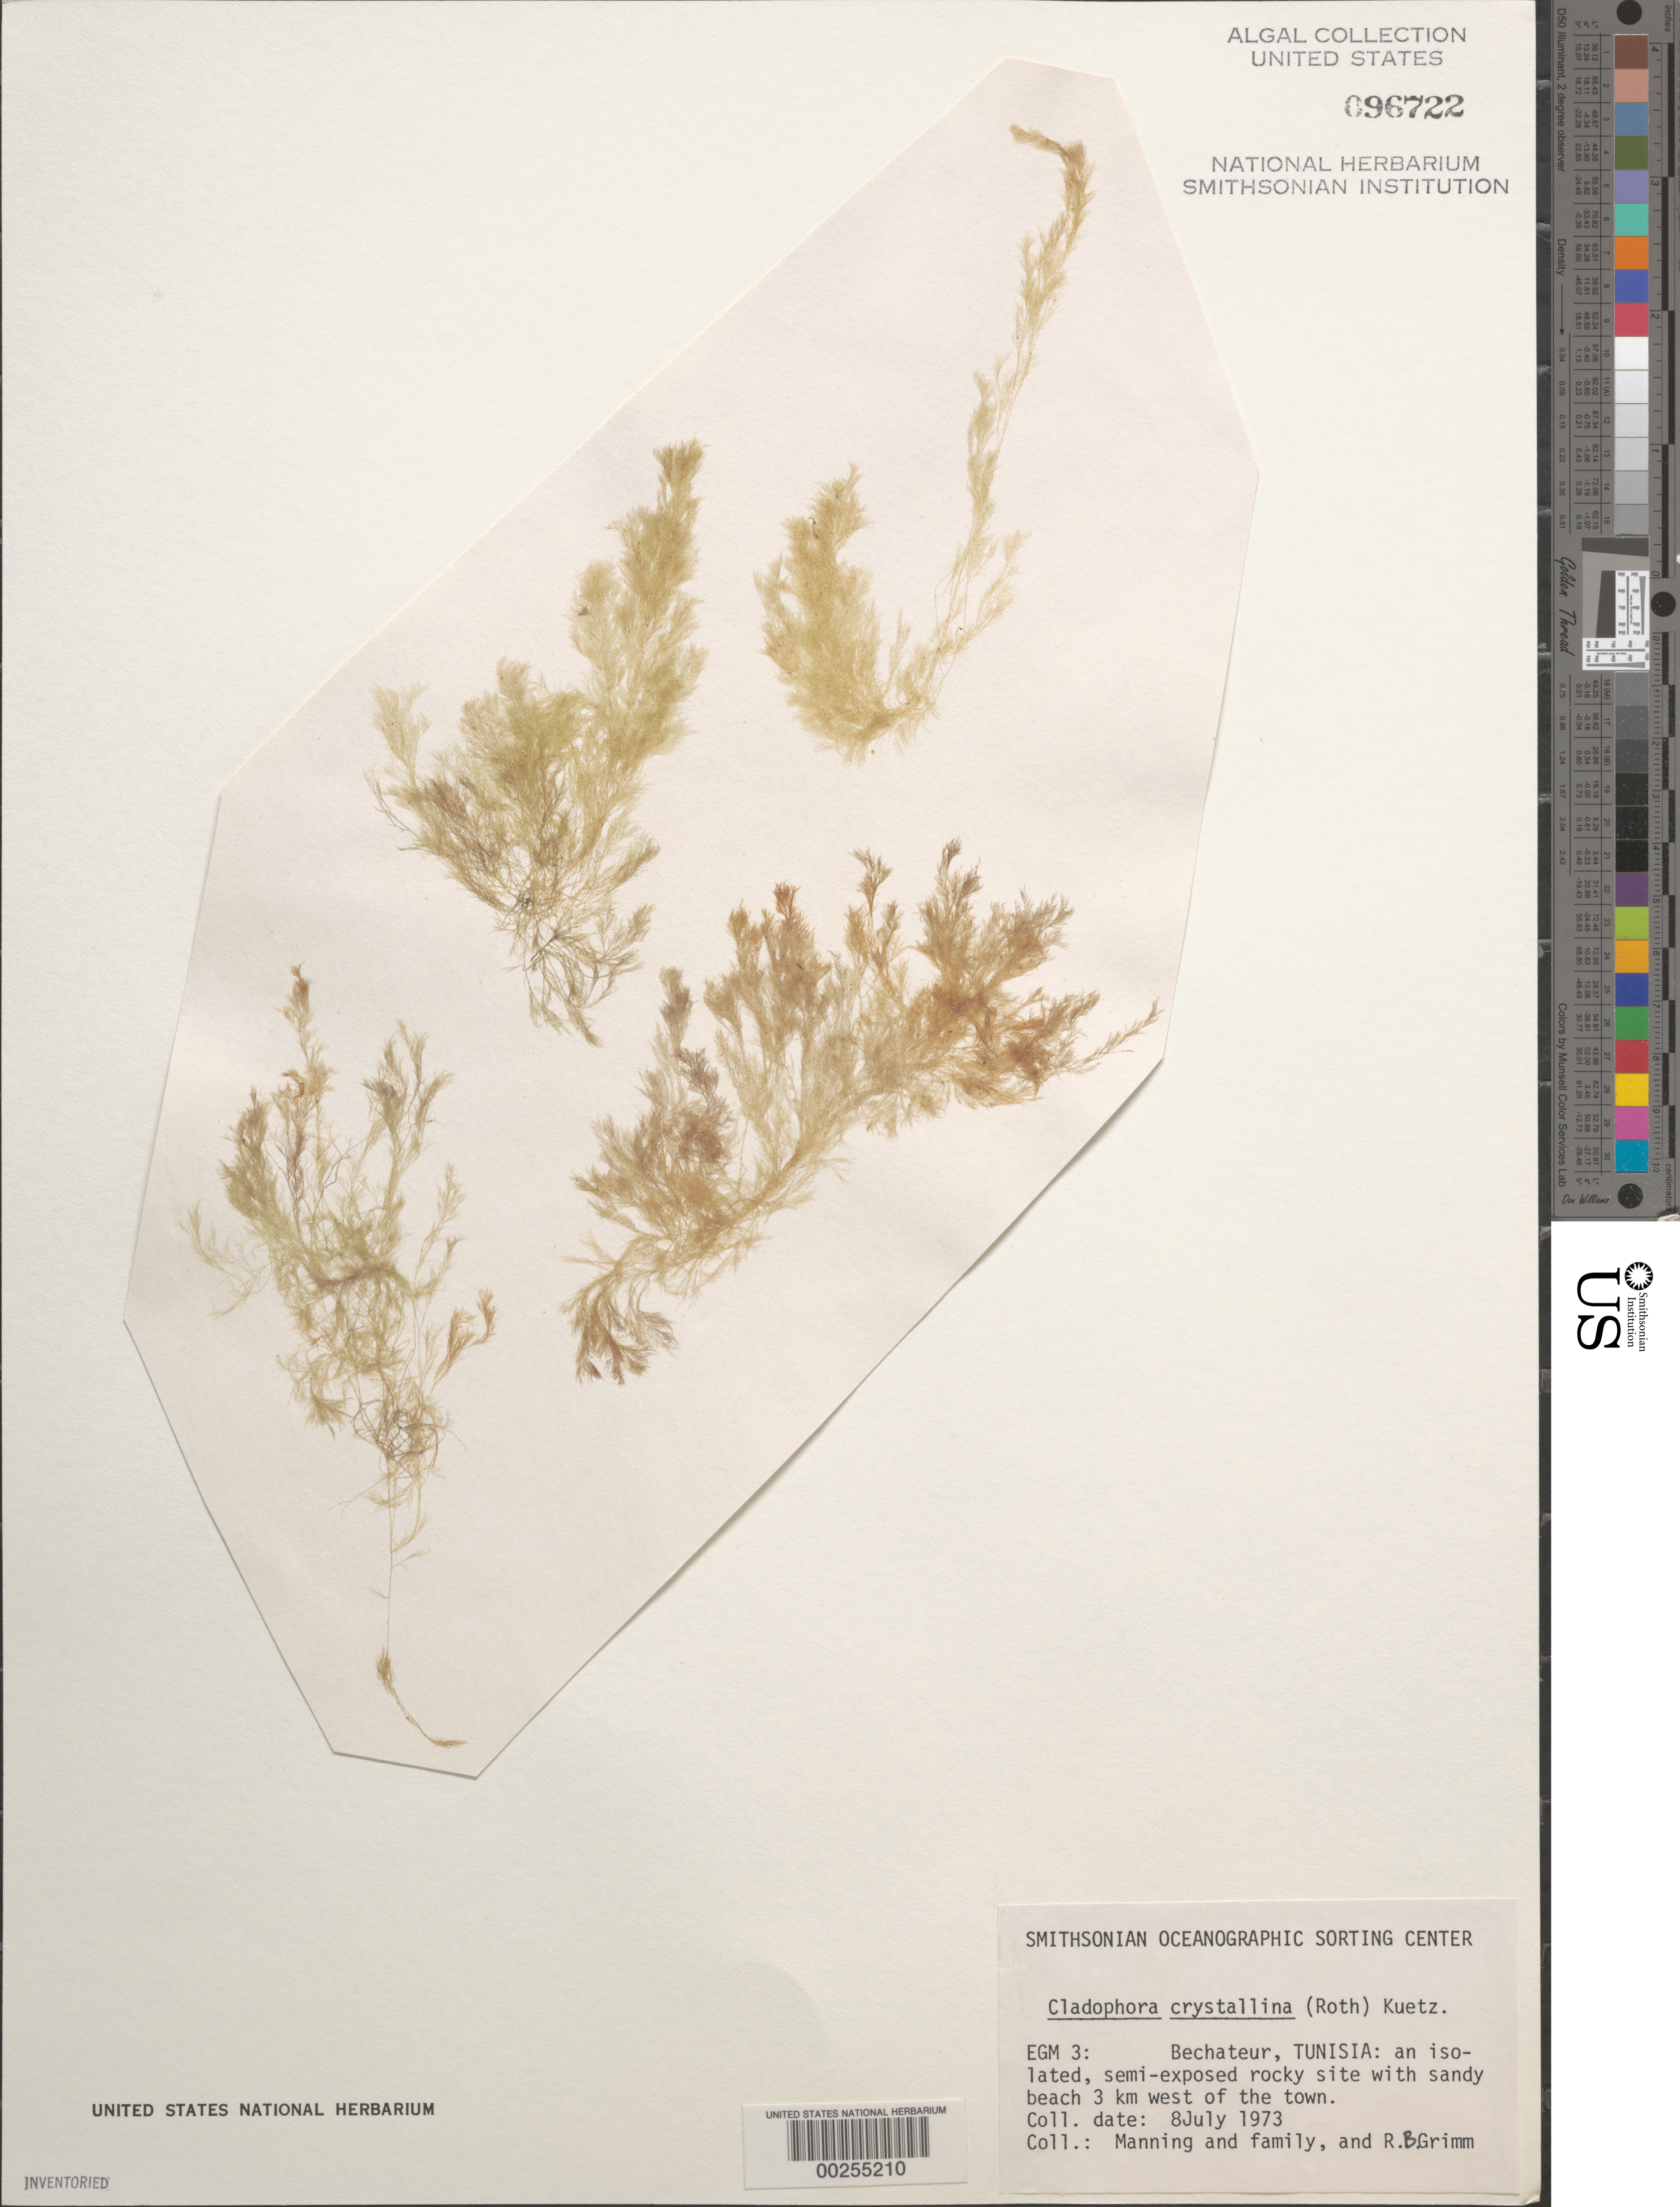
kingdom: Plantae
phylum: Chlorophyta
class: Ulvophyceae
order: Cladophorales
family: Cladophoraceae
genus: Cladophora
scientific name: Cladophora crystallina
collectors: R. Manning, Manning Family & R. Grimm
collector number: EGM 3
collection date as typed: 08 Jul 1973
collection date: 1973-07-08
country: Tunisia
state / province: Bizerte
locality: Three km west of bechateur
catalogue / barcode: US 96722